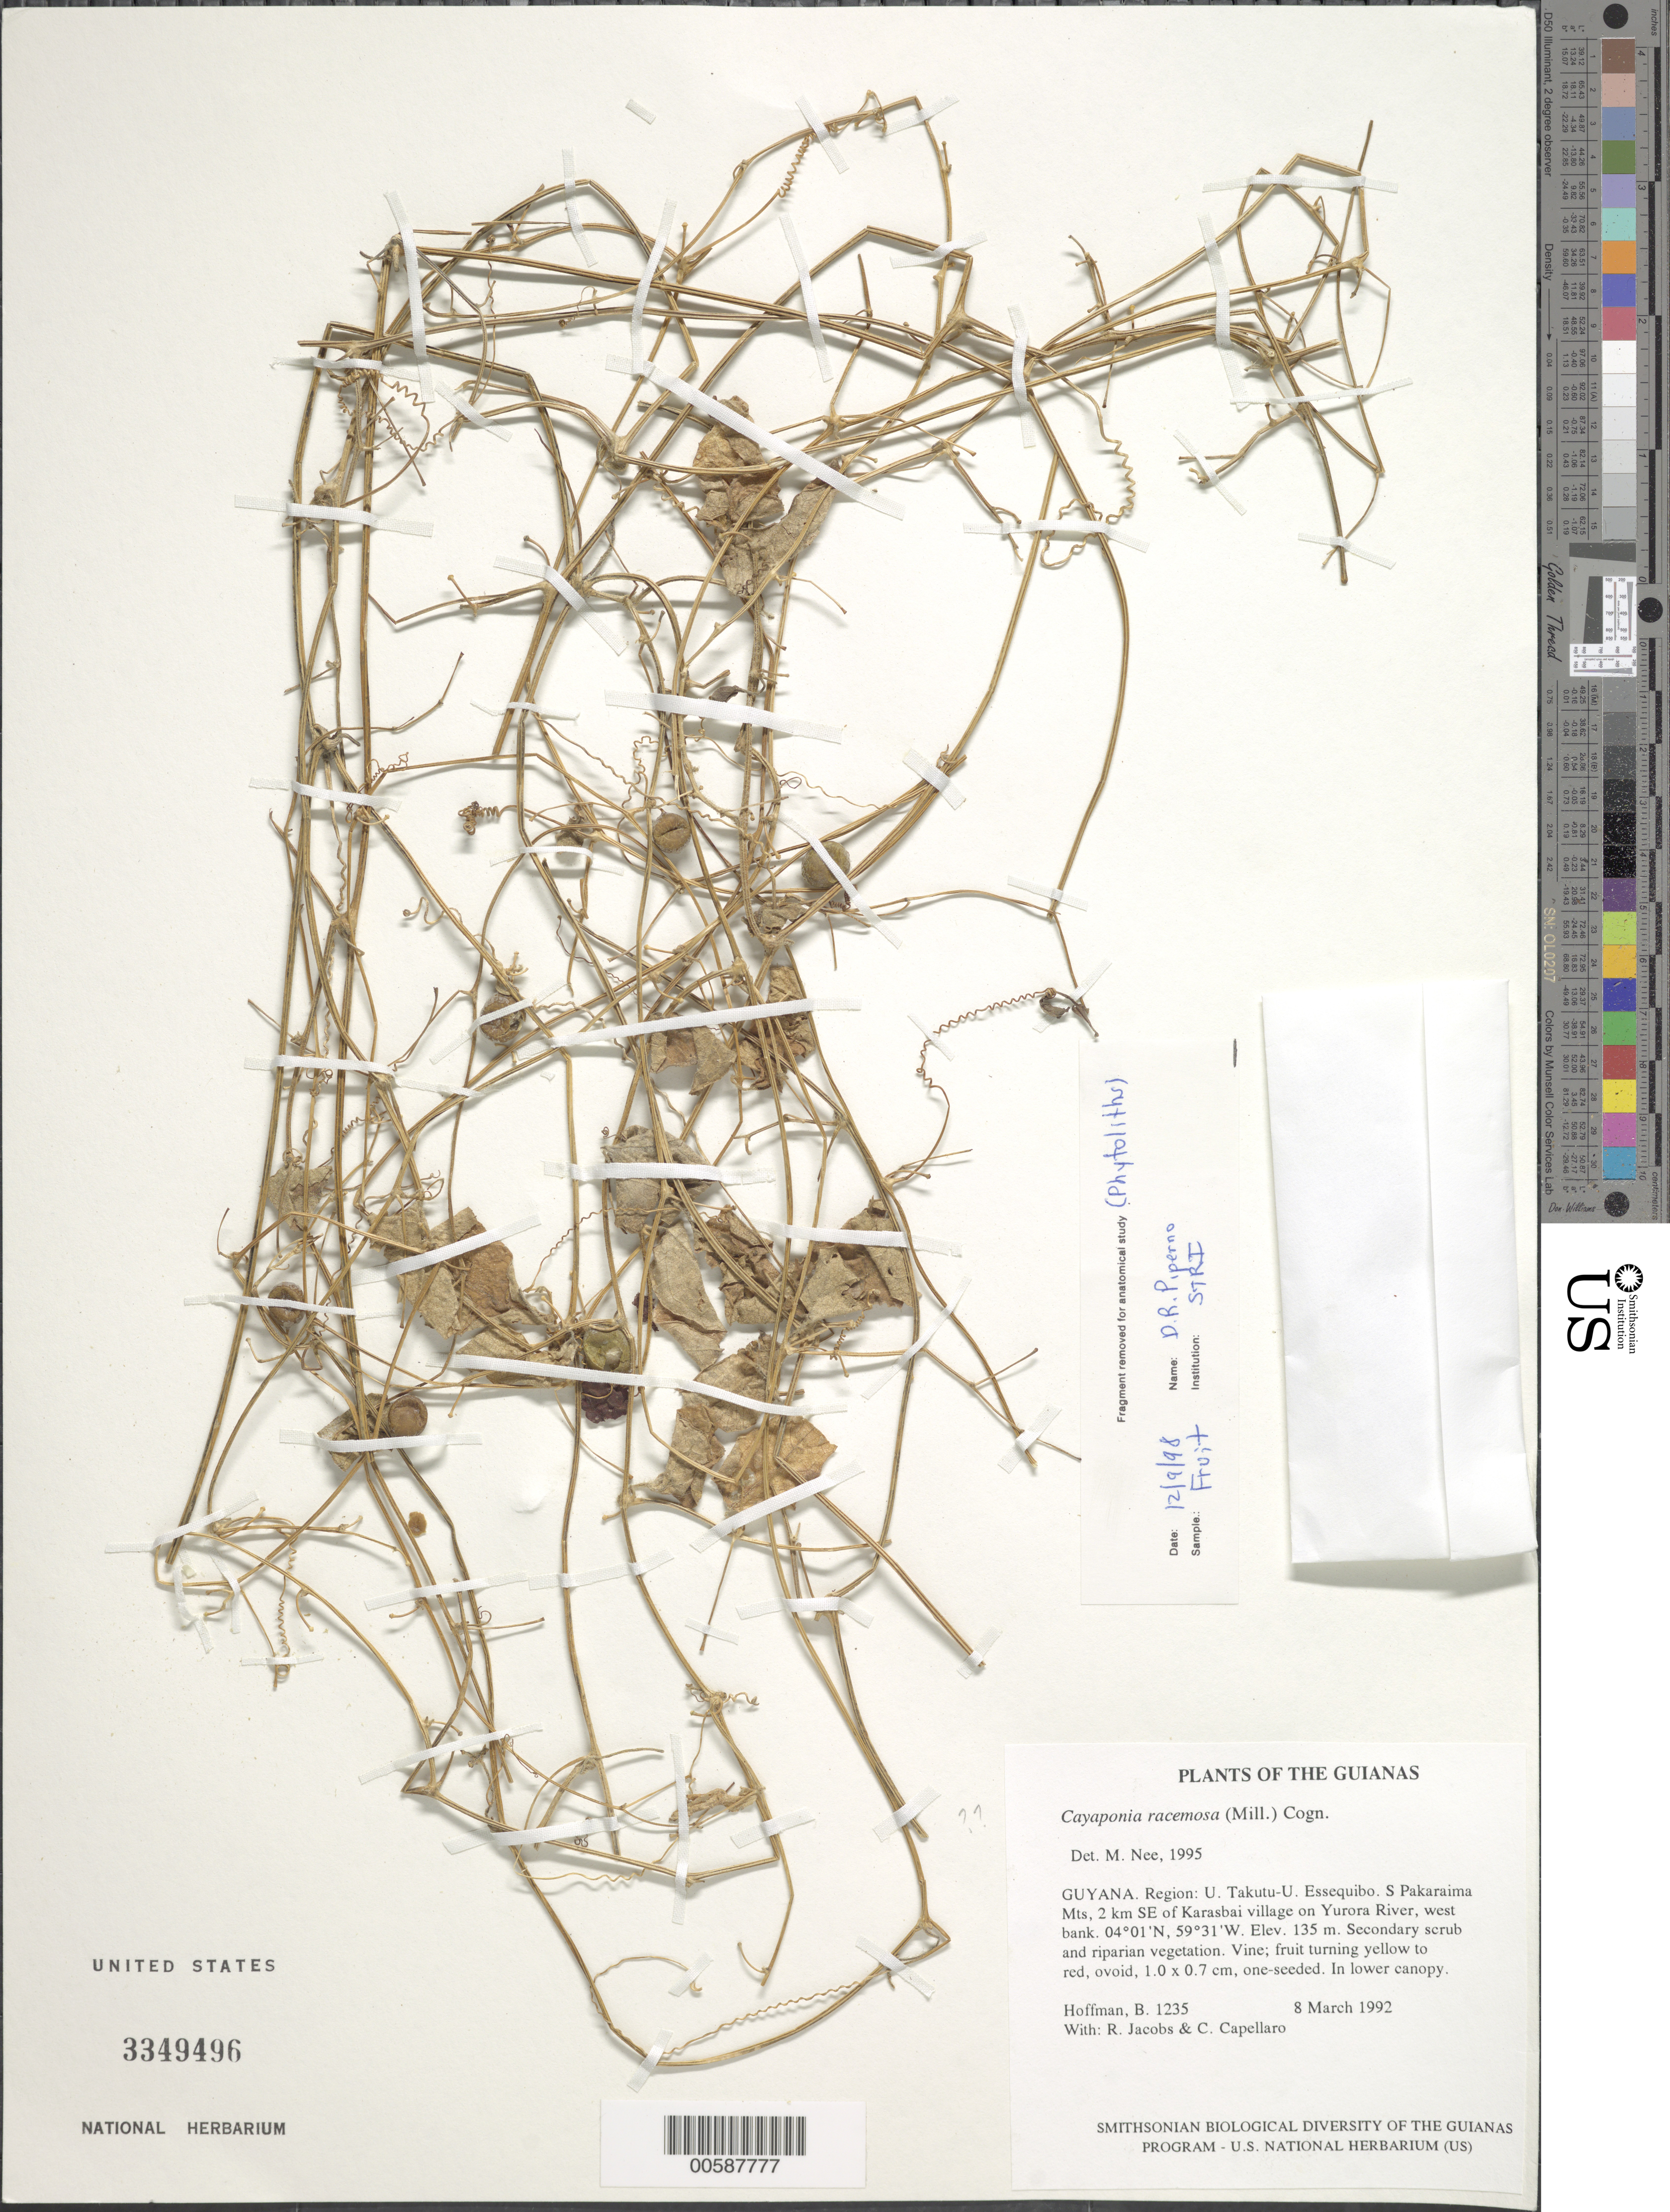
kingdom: Plantae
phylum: Tracheophyta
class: Magnoliopsida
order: Cucurbitales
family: Cucurbitaceae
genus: Cayaponia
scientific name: Cayaponia racemosa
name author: (Mill.) Cogn.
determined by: Nee, Michael H.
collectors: B. Hoffman, R. Jacobs & C. Capellaro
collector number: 1235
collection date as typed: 8 March 1992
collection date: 1992-03-08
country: Guyana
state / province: U. Takutu-U. Essequibo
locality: S Pakaraima Mts, 2 km SE of Karasbai Village on Yurora River, West bank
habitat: Secondary scrub and riparian vegetation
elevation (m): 135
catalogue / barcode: US 3349496